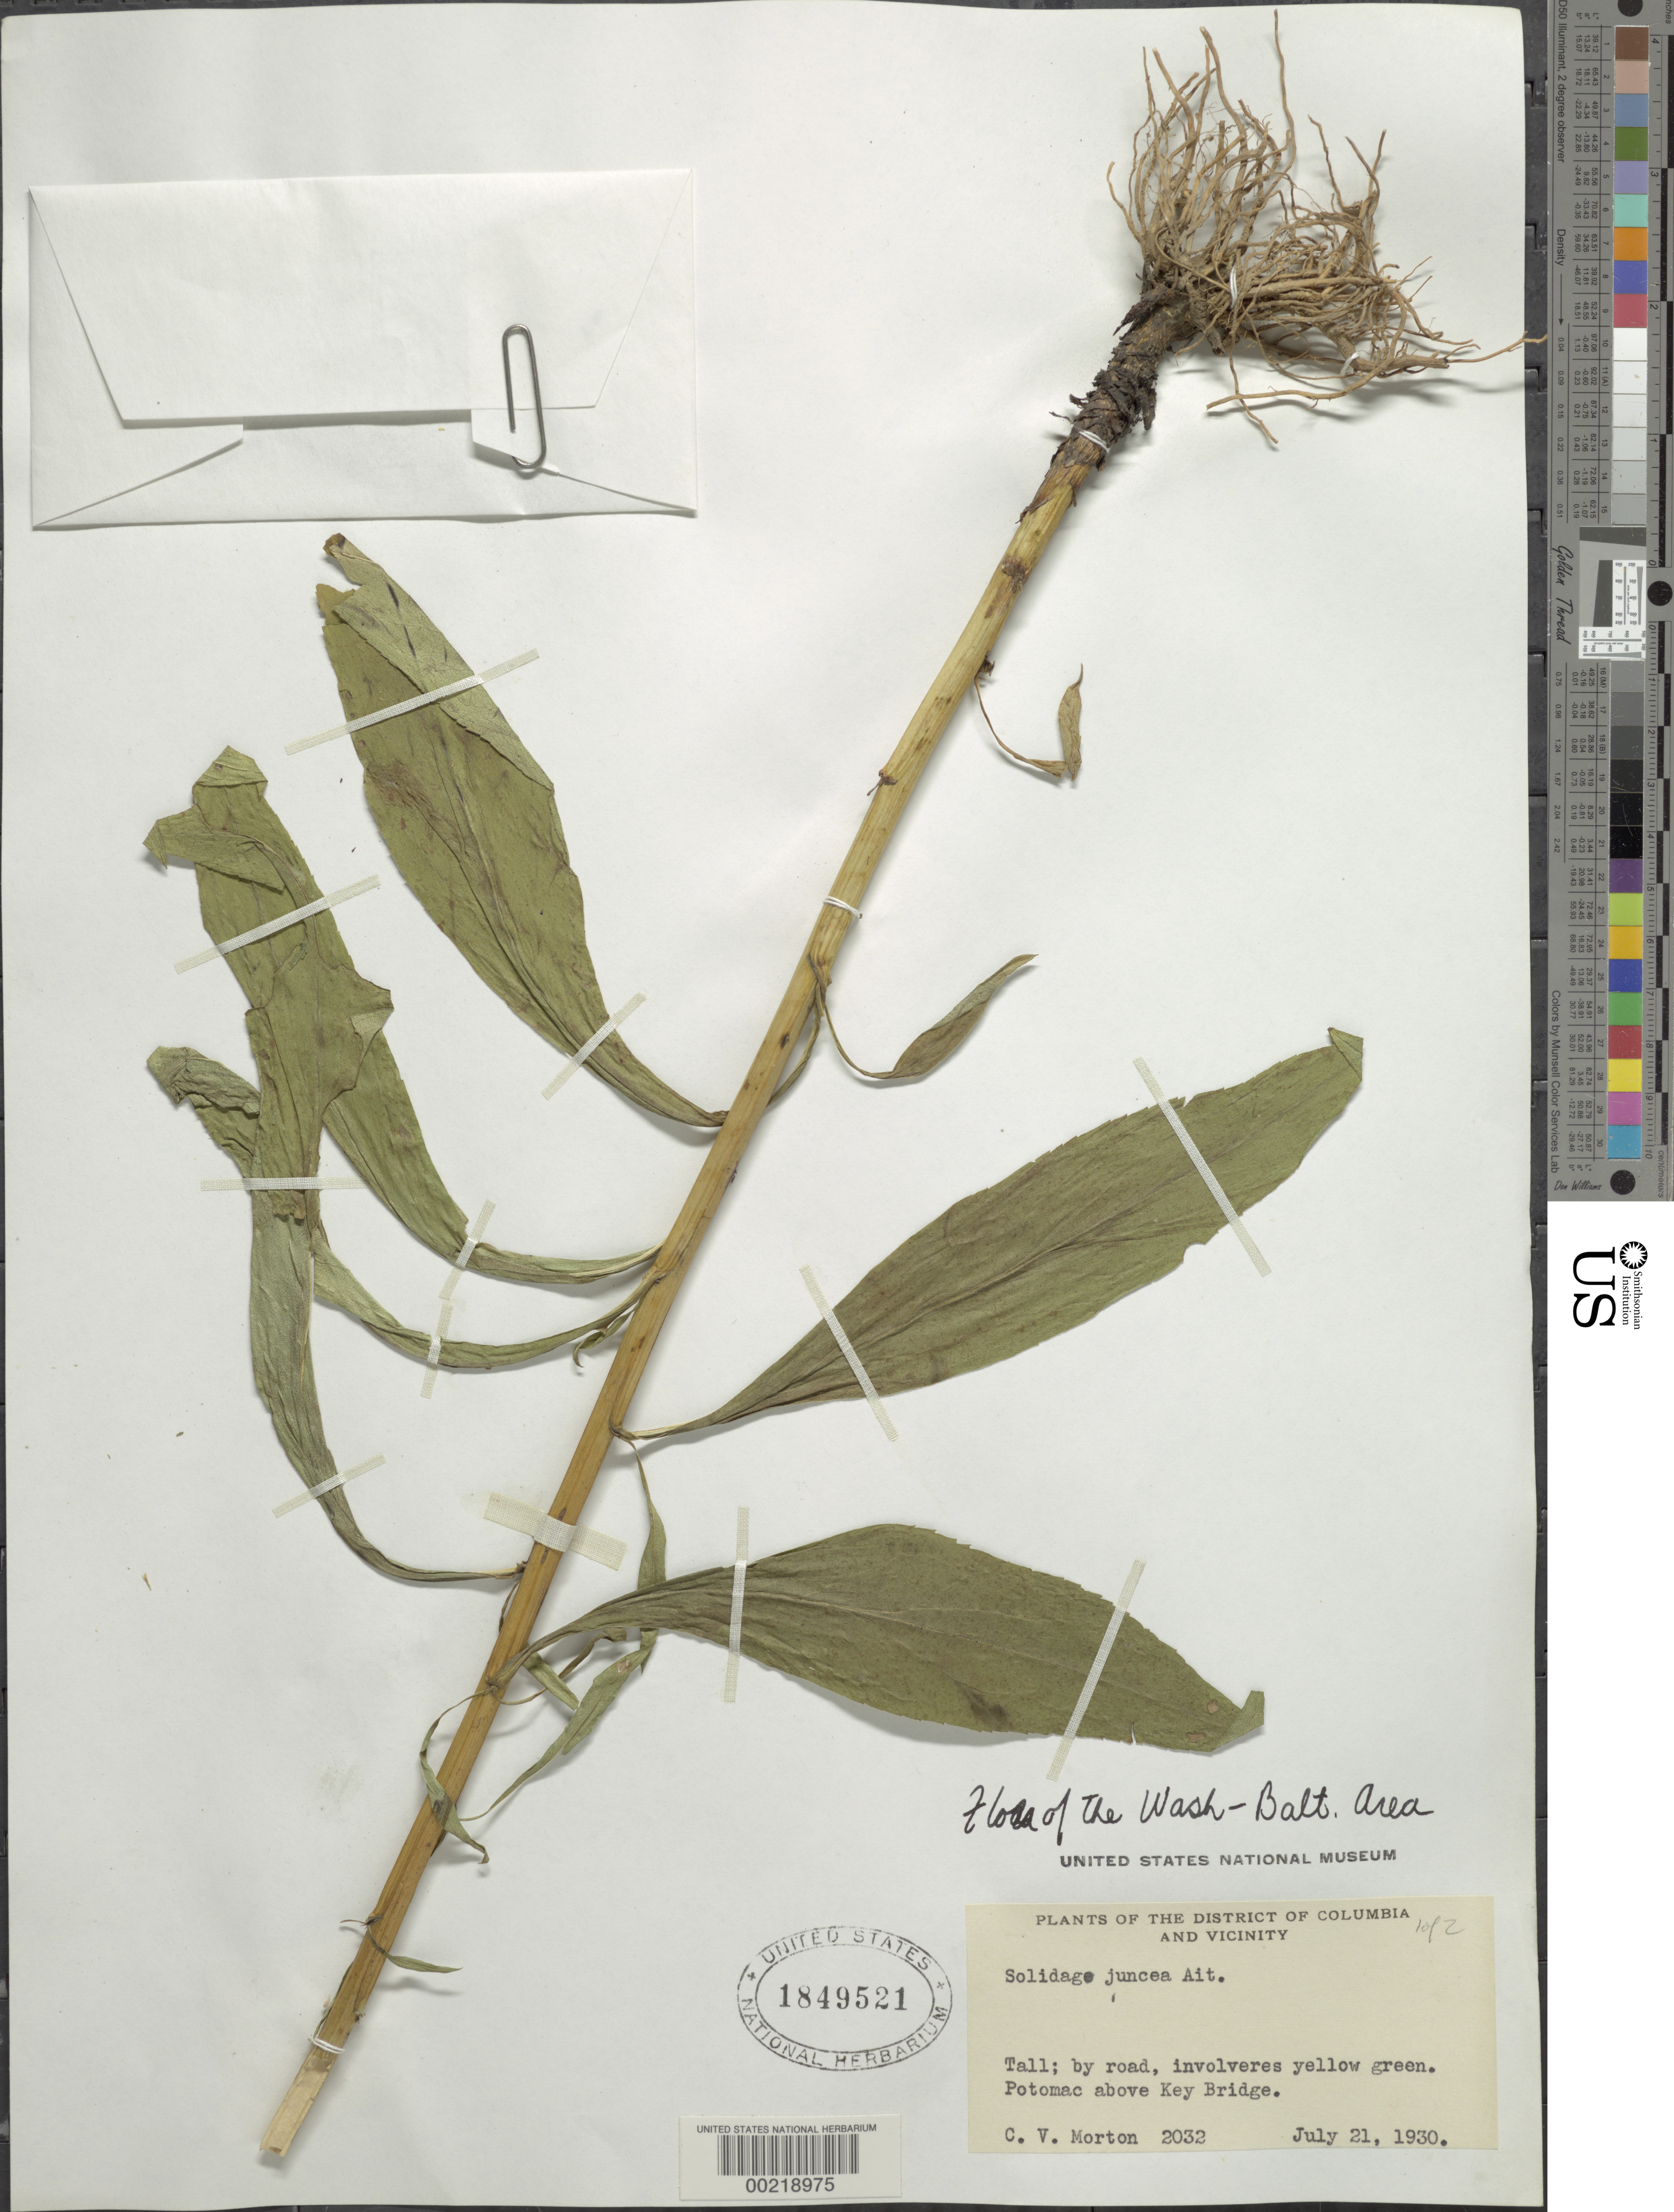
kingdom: Plantae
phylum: Tracheophyta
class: Magnoliopsida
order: Asterales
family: Asteraceae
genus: Solidago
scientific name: Solidago nemoralis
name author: Aiton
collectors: C. V. Morton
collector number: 2032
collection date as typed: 21 Jul 1930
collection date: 1930-07-21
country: United States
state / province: Virginia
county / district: Arlington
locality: Potomac above Key Bridge C. & O. Canal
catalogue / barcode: US 1849521